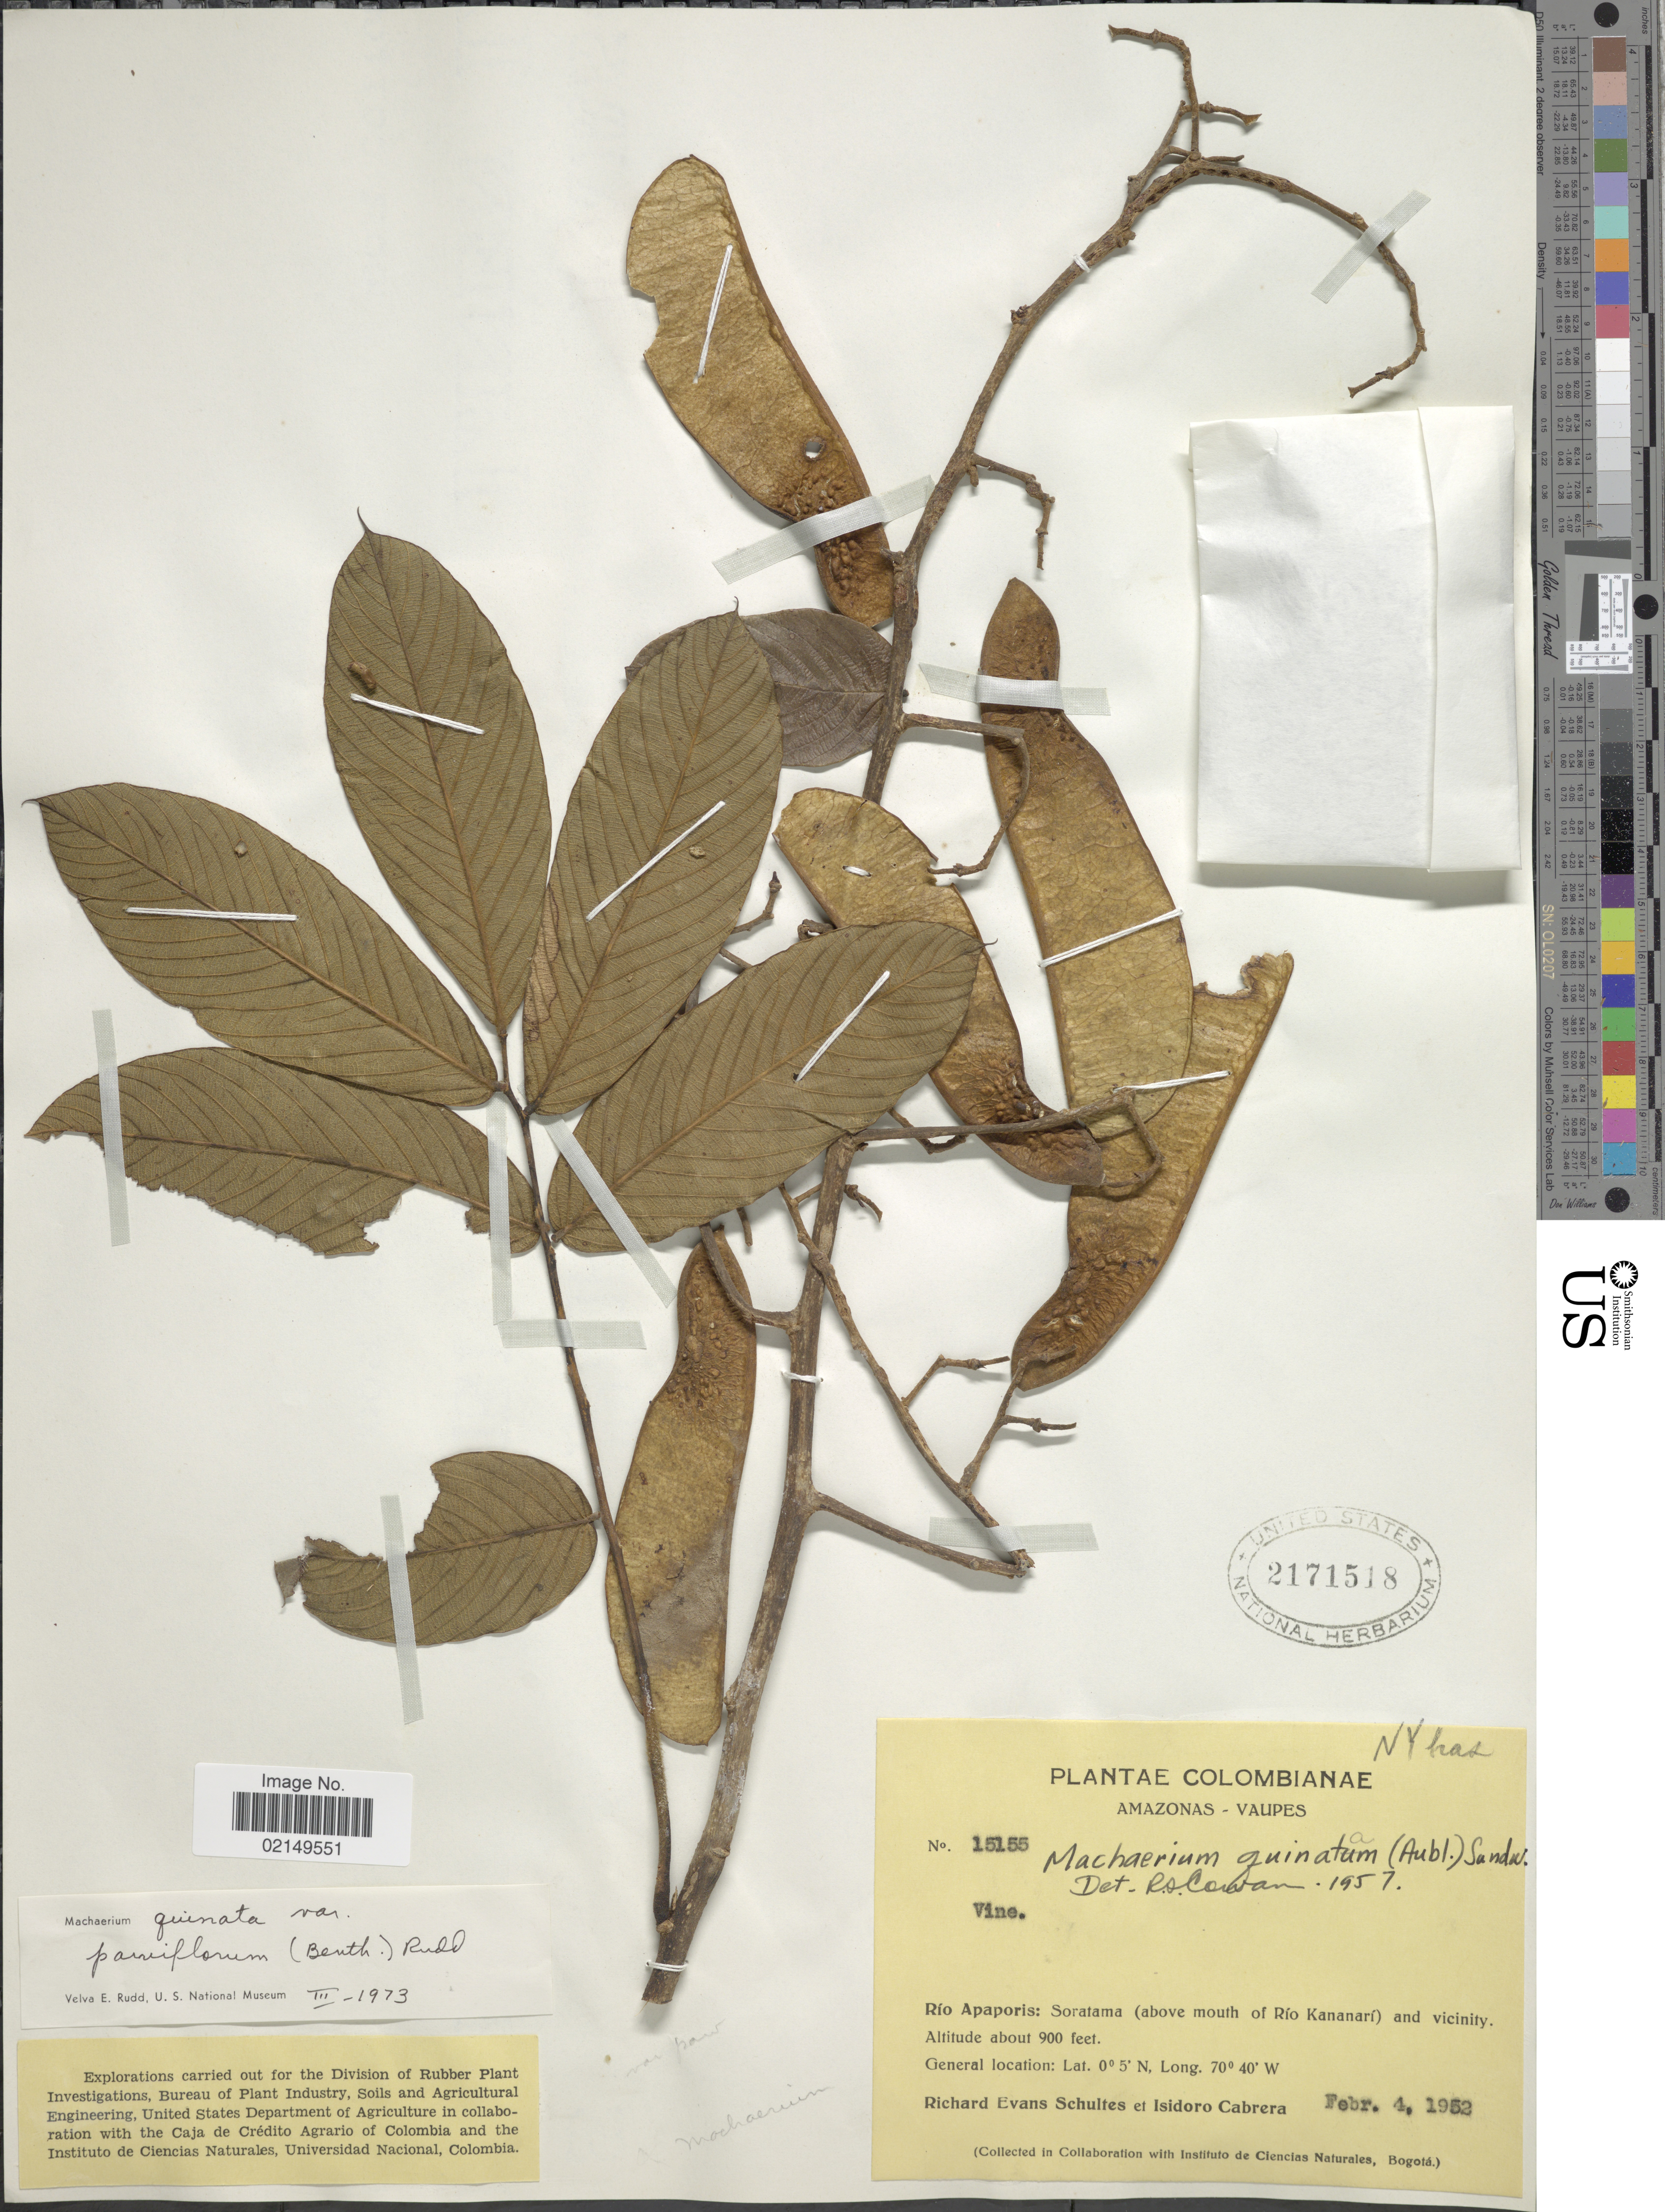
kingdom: Plantae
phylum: Tracheophyta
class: Magnoliopsida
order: Fabales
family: Fabaceae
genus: Machaerium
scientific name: Machaerium quinatum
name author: (Aubl.) Sandwith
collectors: R. E. Schultes & I. Cabrera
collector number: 15155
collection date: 1952-02-04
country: Colombia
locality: Amazonas - Vaupes, Rio Apaporis: Soratama (above mouth of Rio Kananari) and vicinity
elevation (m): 274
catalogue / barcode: US 2171518